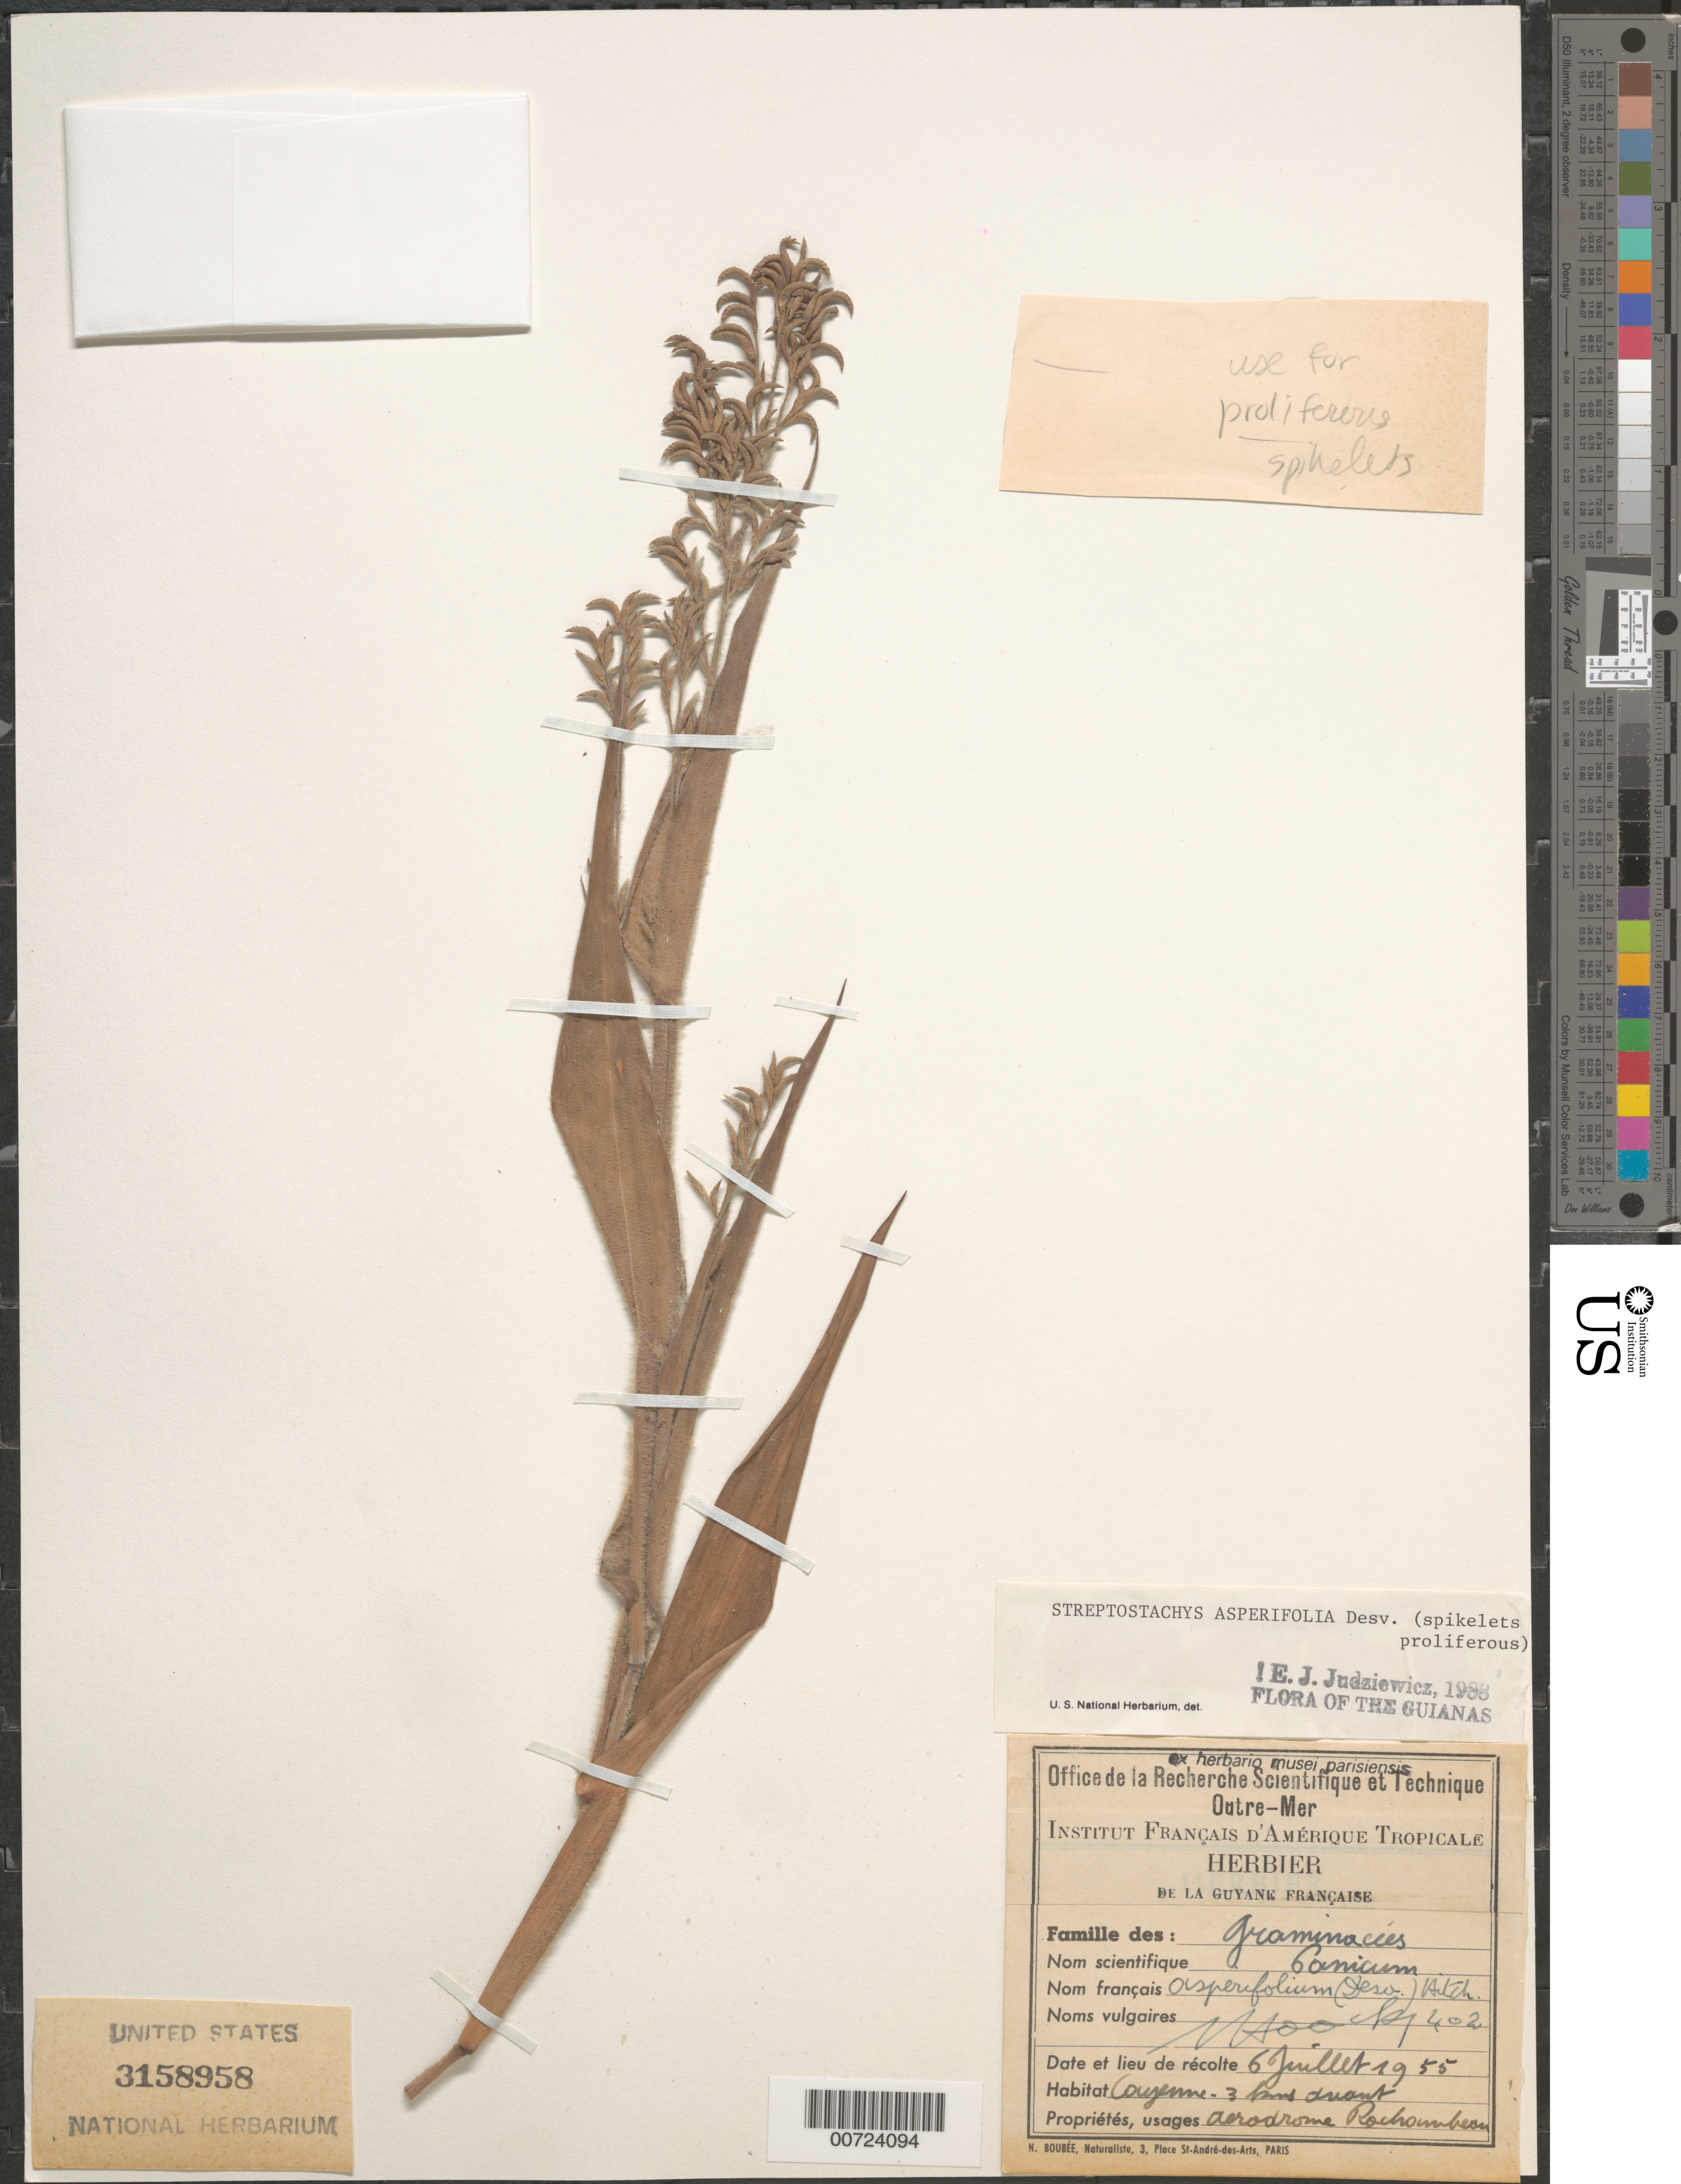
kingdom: Plantae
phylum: Tracheophyta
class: Liliopsida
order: Poales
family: Poaceae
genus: Streptostachys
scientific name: Streptostachys asperifolia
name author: Desv.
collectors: N. Hoock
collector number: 402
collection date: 1955-07-06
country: French Guiana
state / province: Cayenne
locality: The Guianas. 3 kms duant. Aerodrome Rochambean.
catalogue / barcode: US 3158958